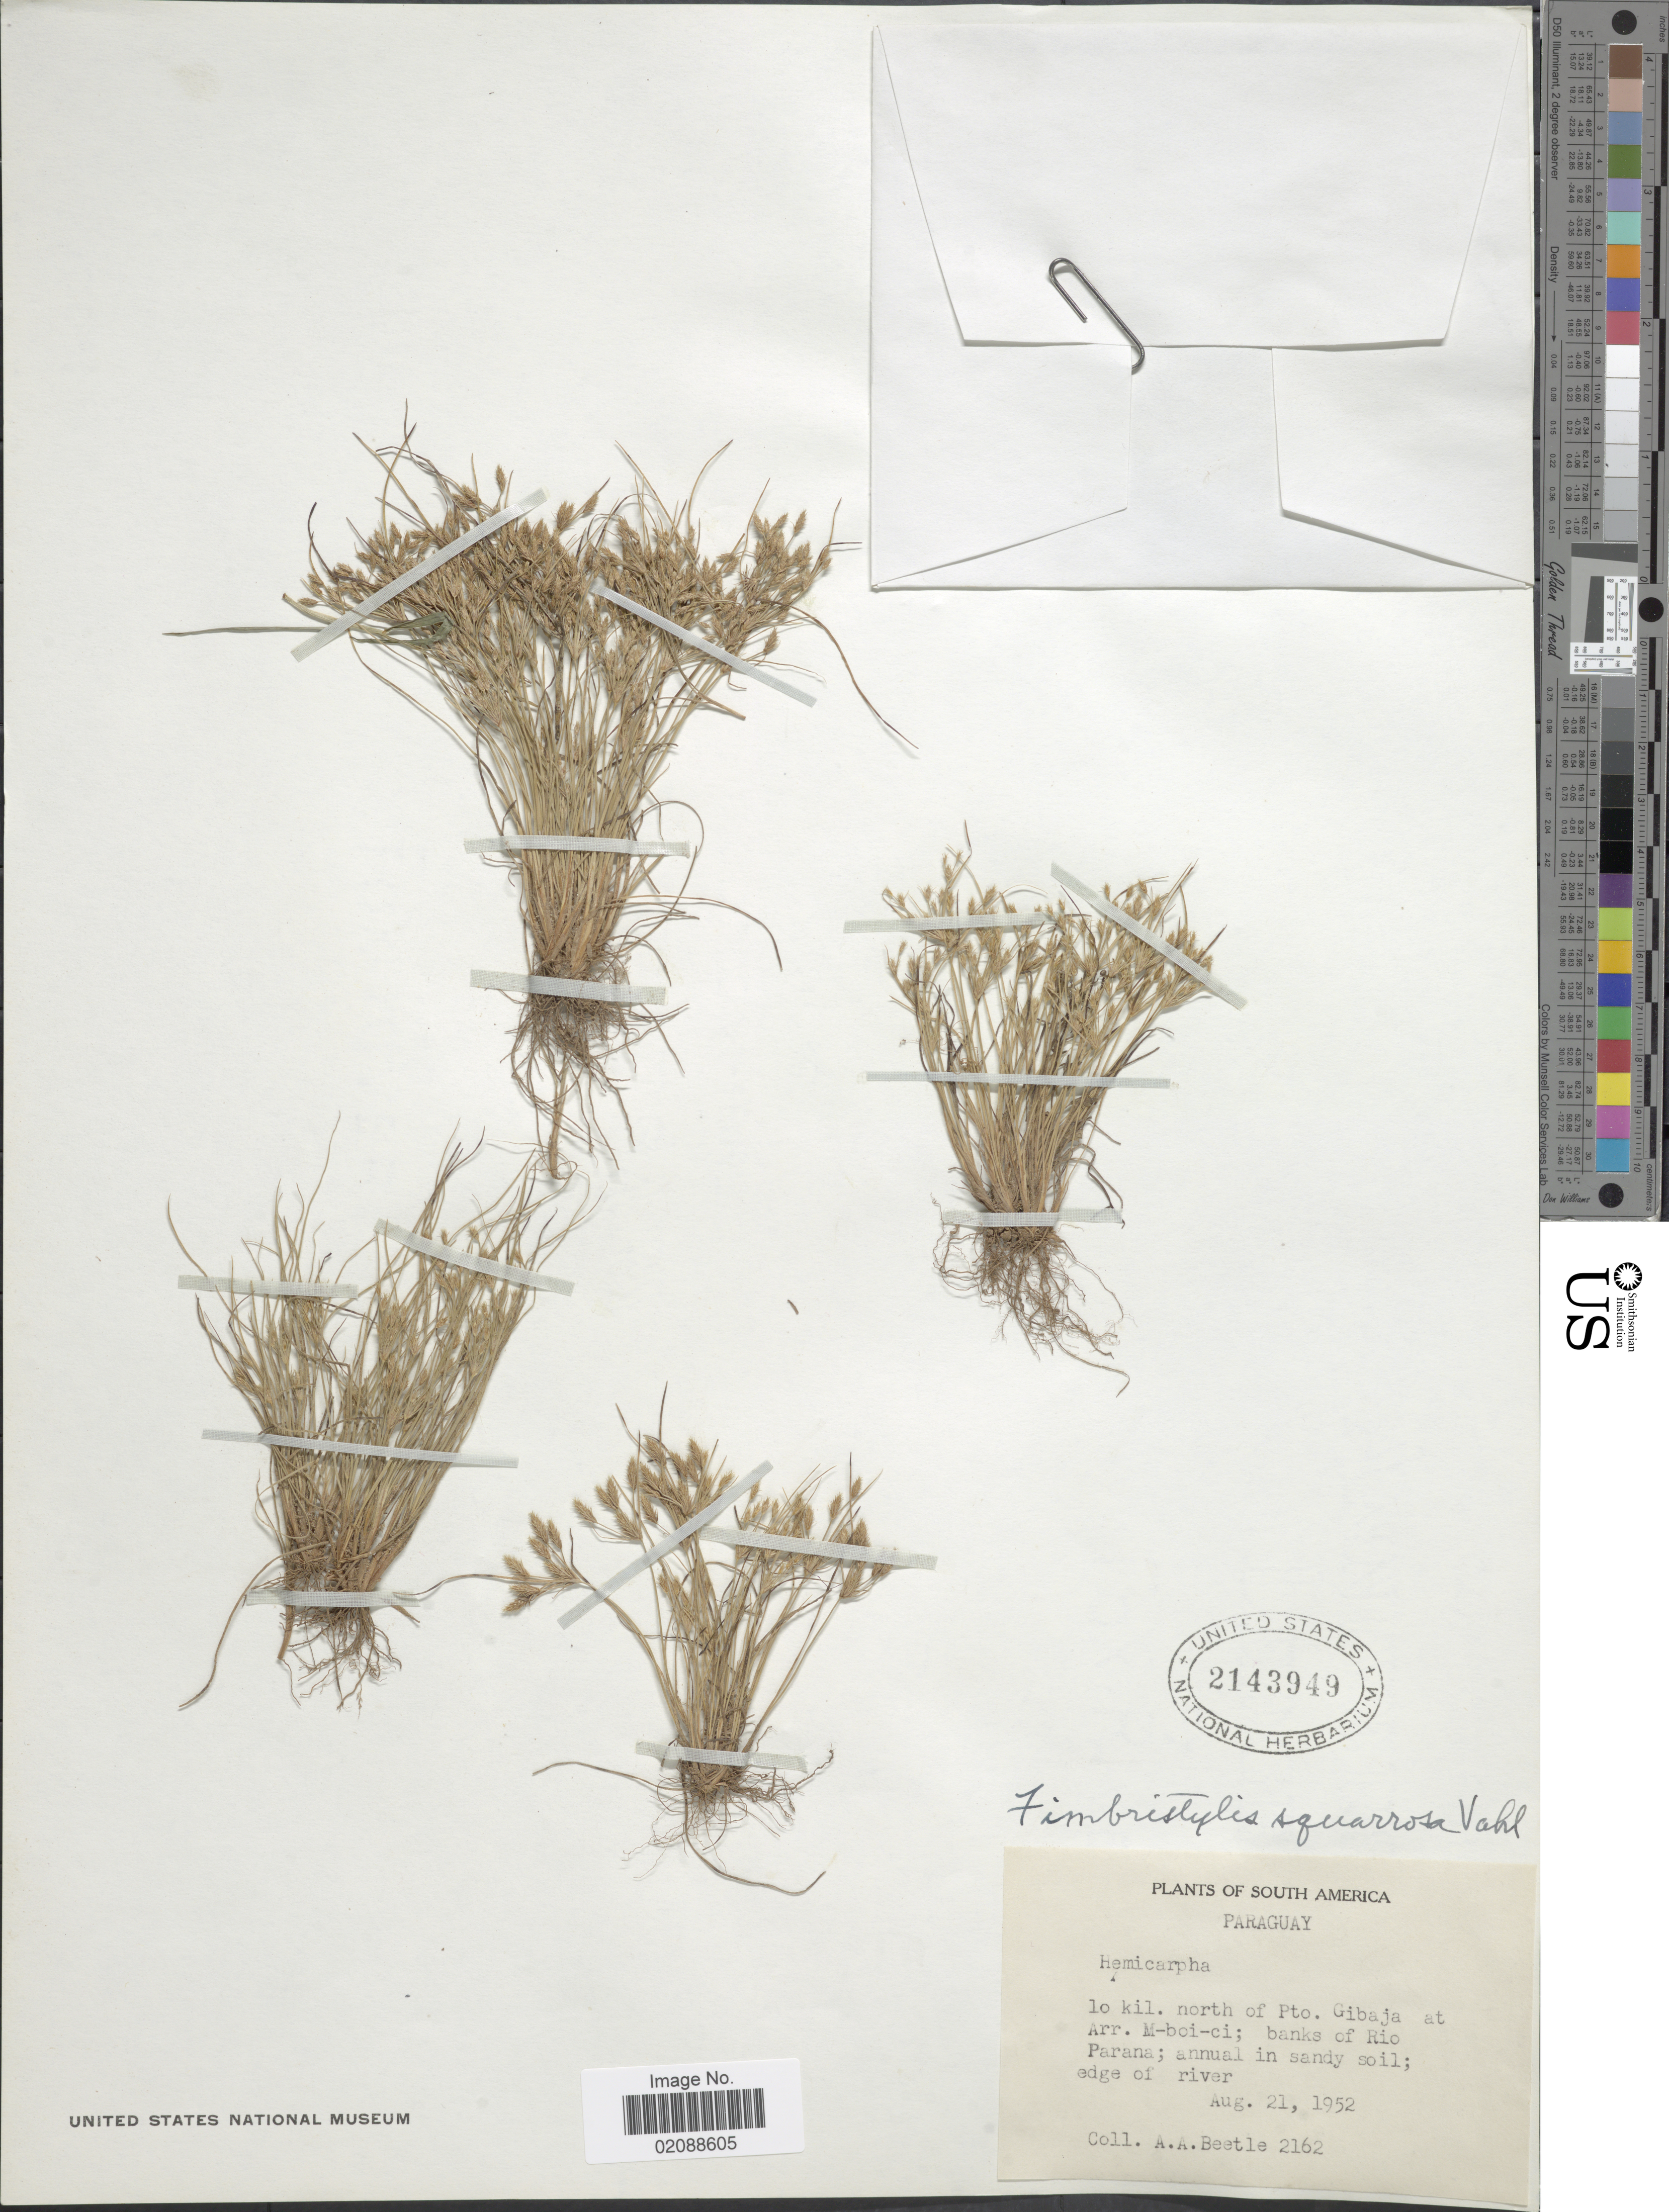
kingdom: Plantae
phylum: Tracheophyta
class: Liliopsida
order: Poales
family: Cyperaceae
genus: Fimbristylis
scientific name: Fimbristylis squarrosa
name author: Vahl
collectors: A. A. Beetle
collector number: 2162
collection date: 1952-08-21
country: Paraguay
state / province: Alto Parana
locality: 10 kil. north of Pto. Gibaja at Arr. M-boi-ci: banks of Rio Parana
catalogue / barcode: US 2143949